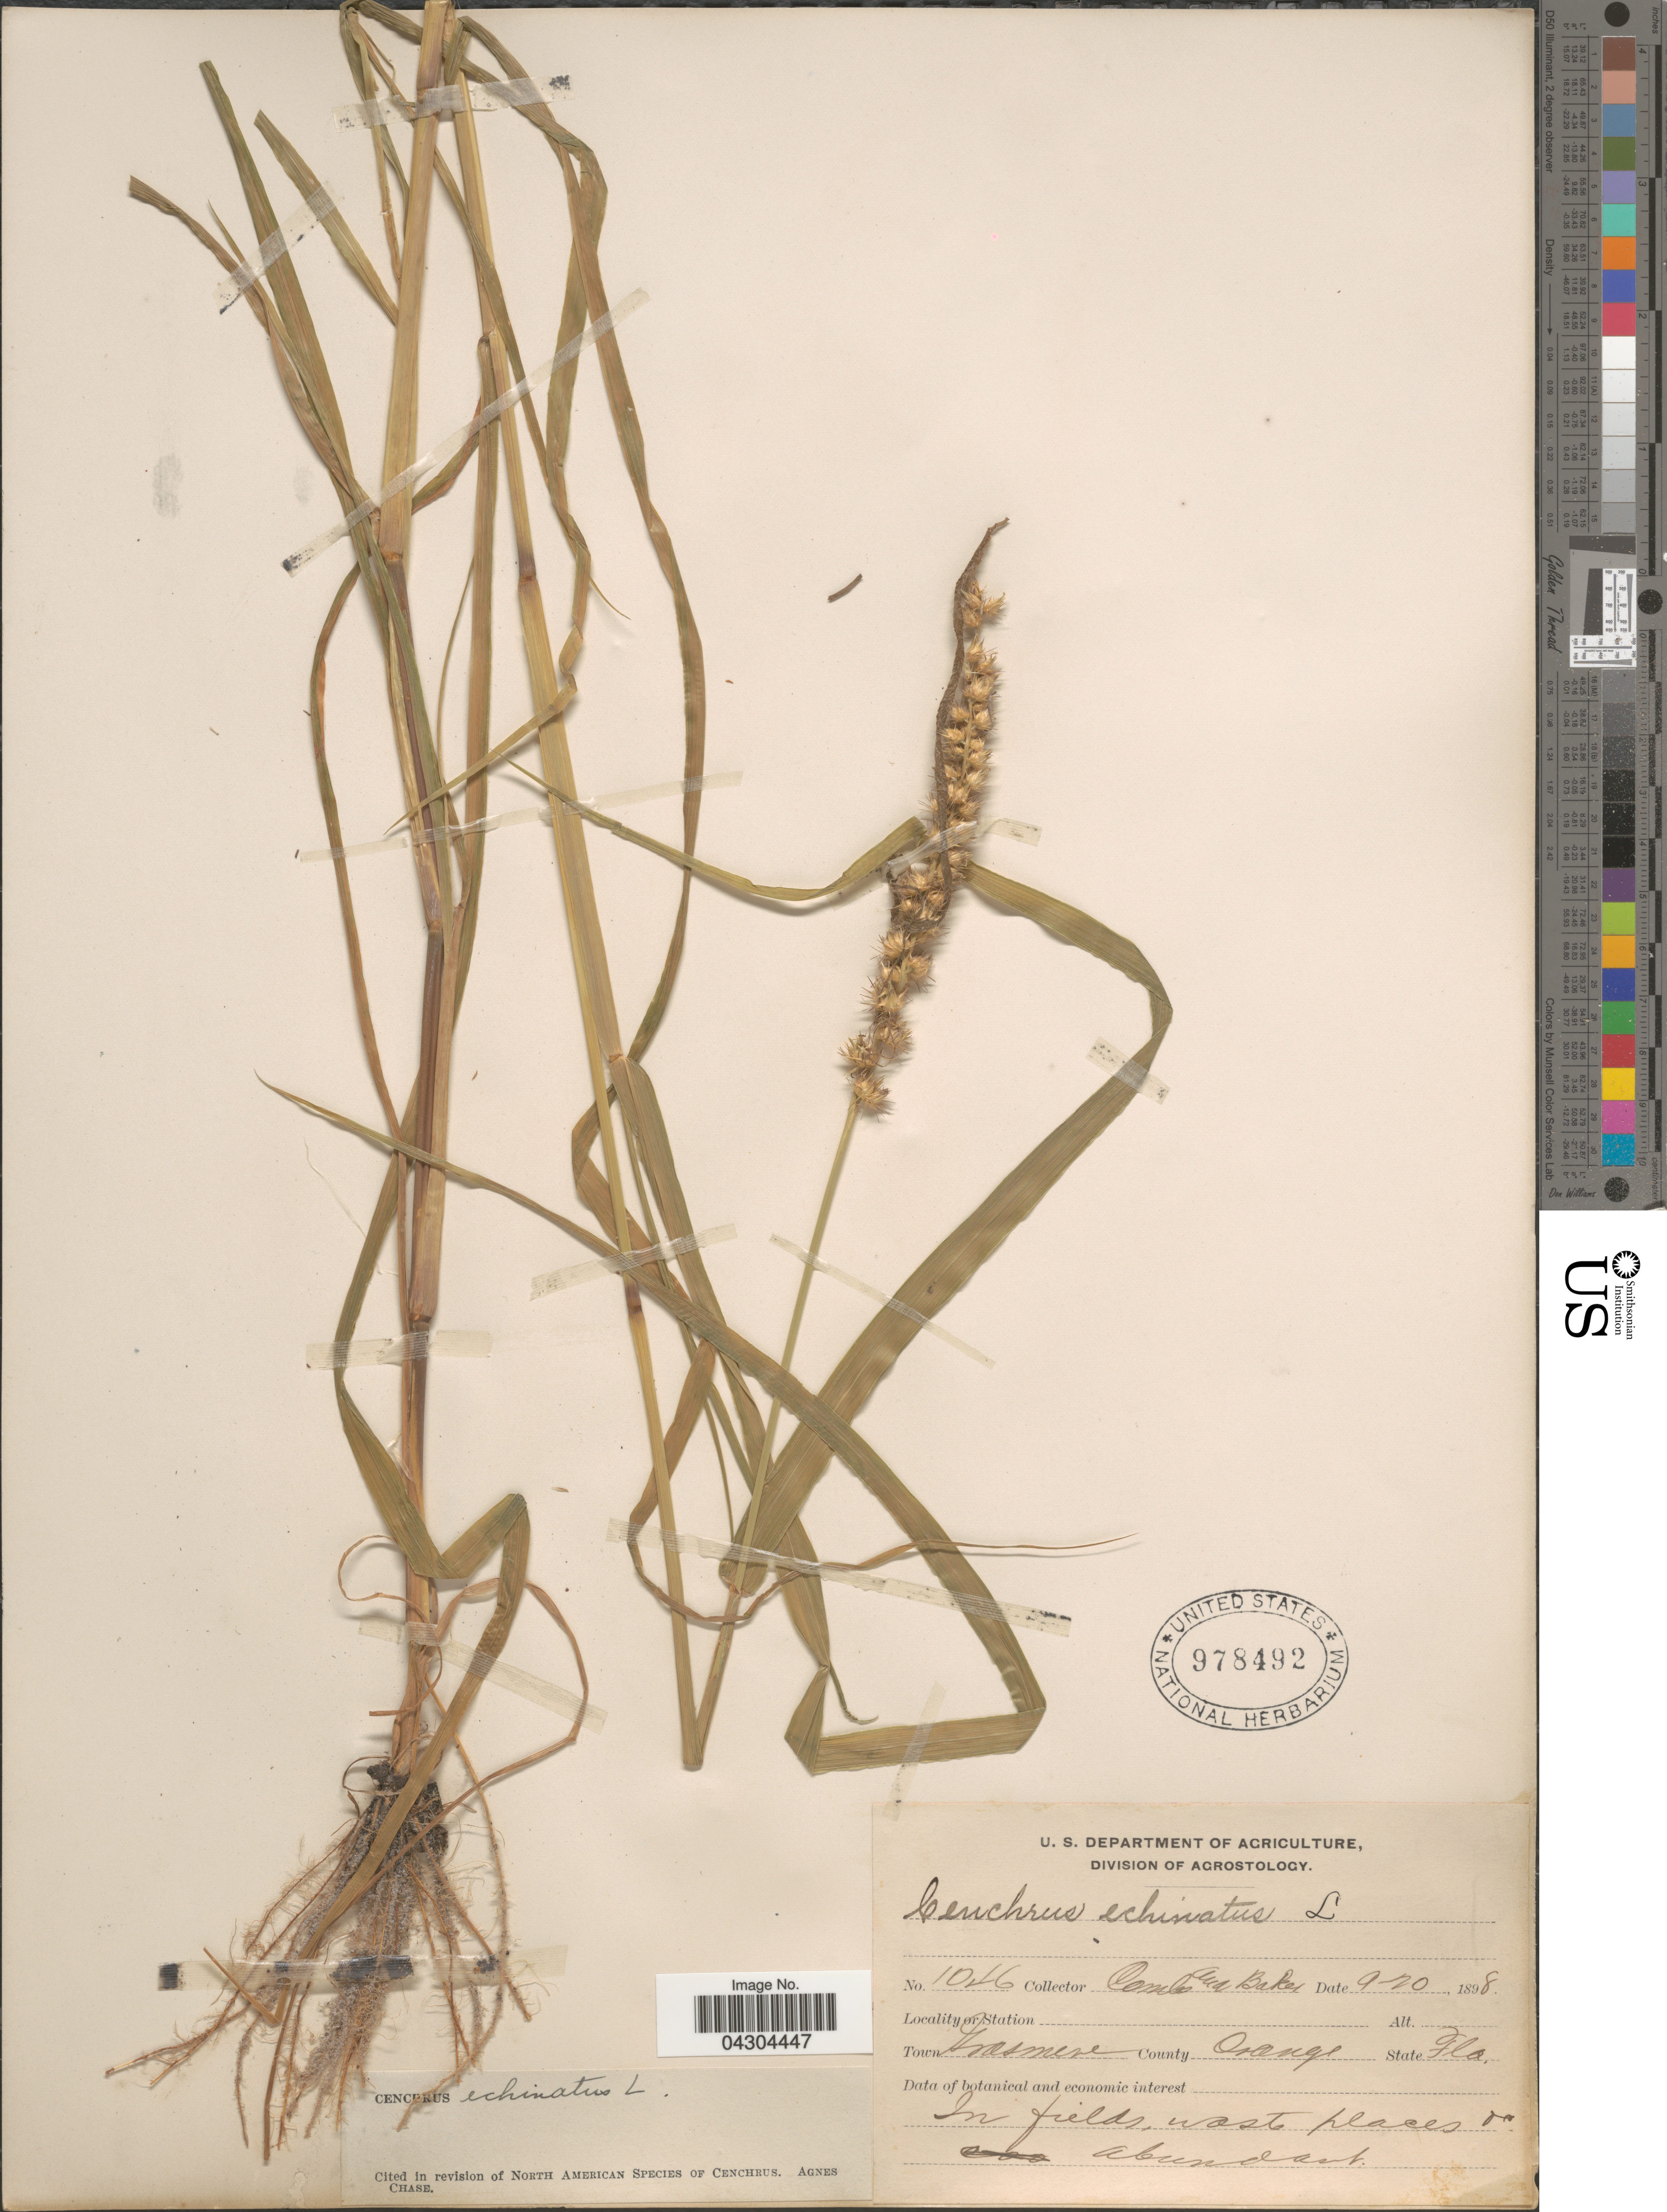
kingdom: Plantae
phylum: Tracheophyta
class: Liliopsida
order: Poales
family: Poaceae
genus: Cenchrus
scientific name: Cenchrus echinatus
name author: L.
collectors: -. Combs & -- Baker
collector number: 1046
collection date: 1898-09-20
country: United States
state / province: Florida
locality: Town Grasmere County Orange. In fields, waste places.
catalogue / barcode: US 978492